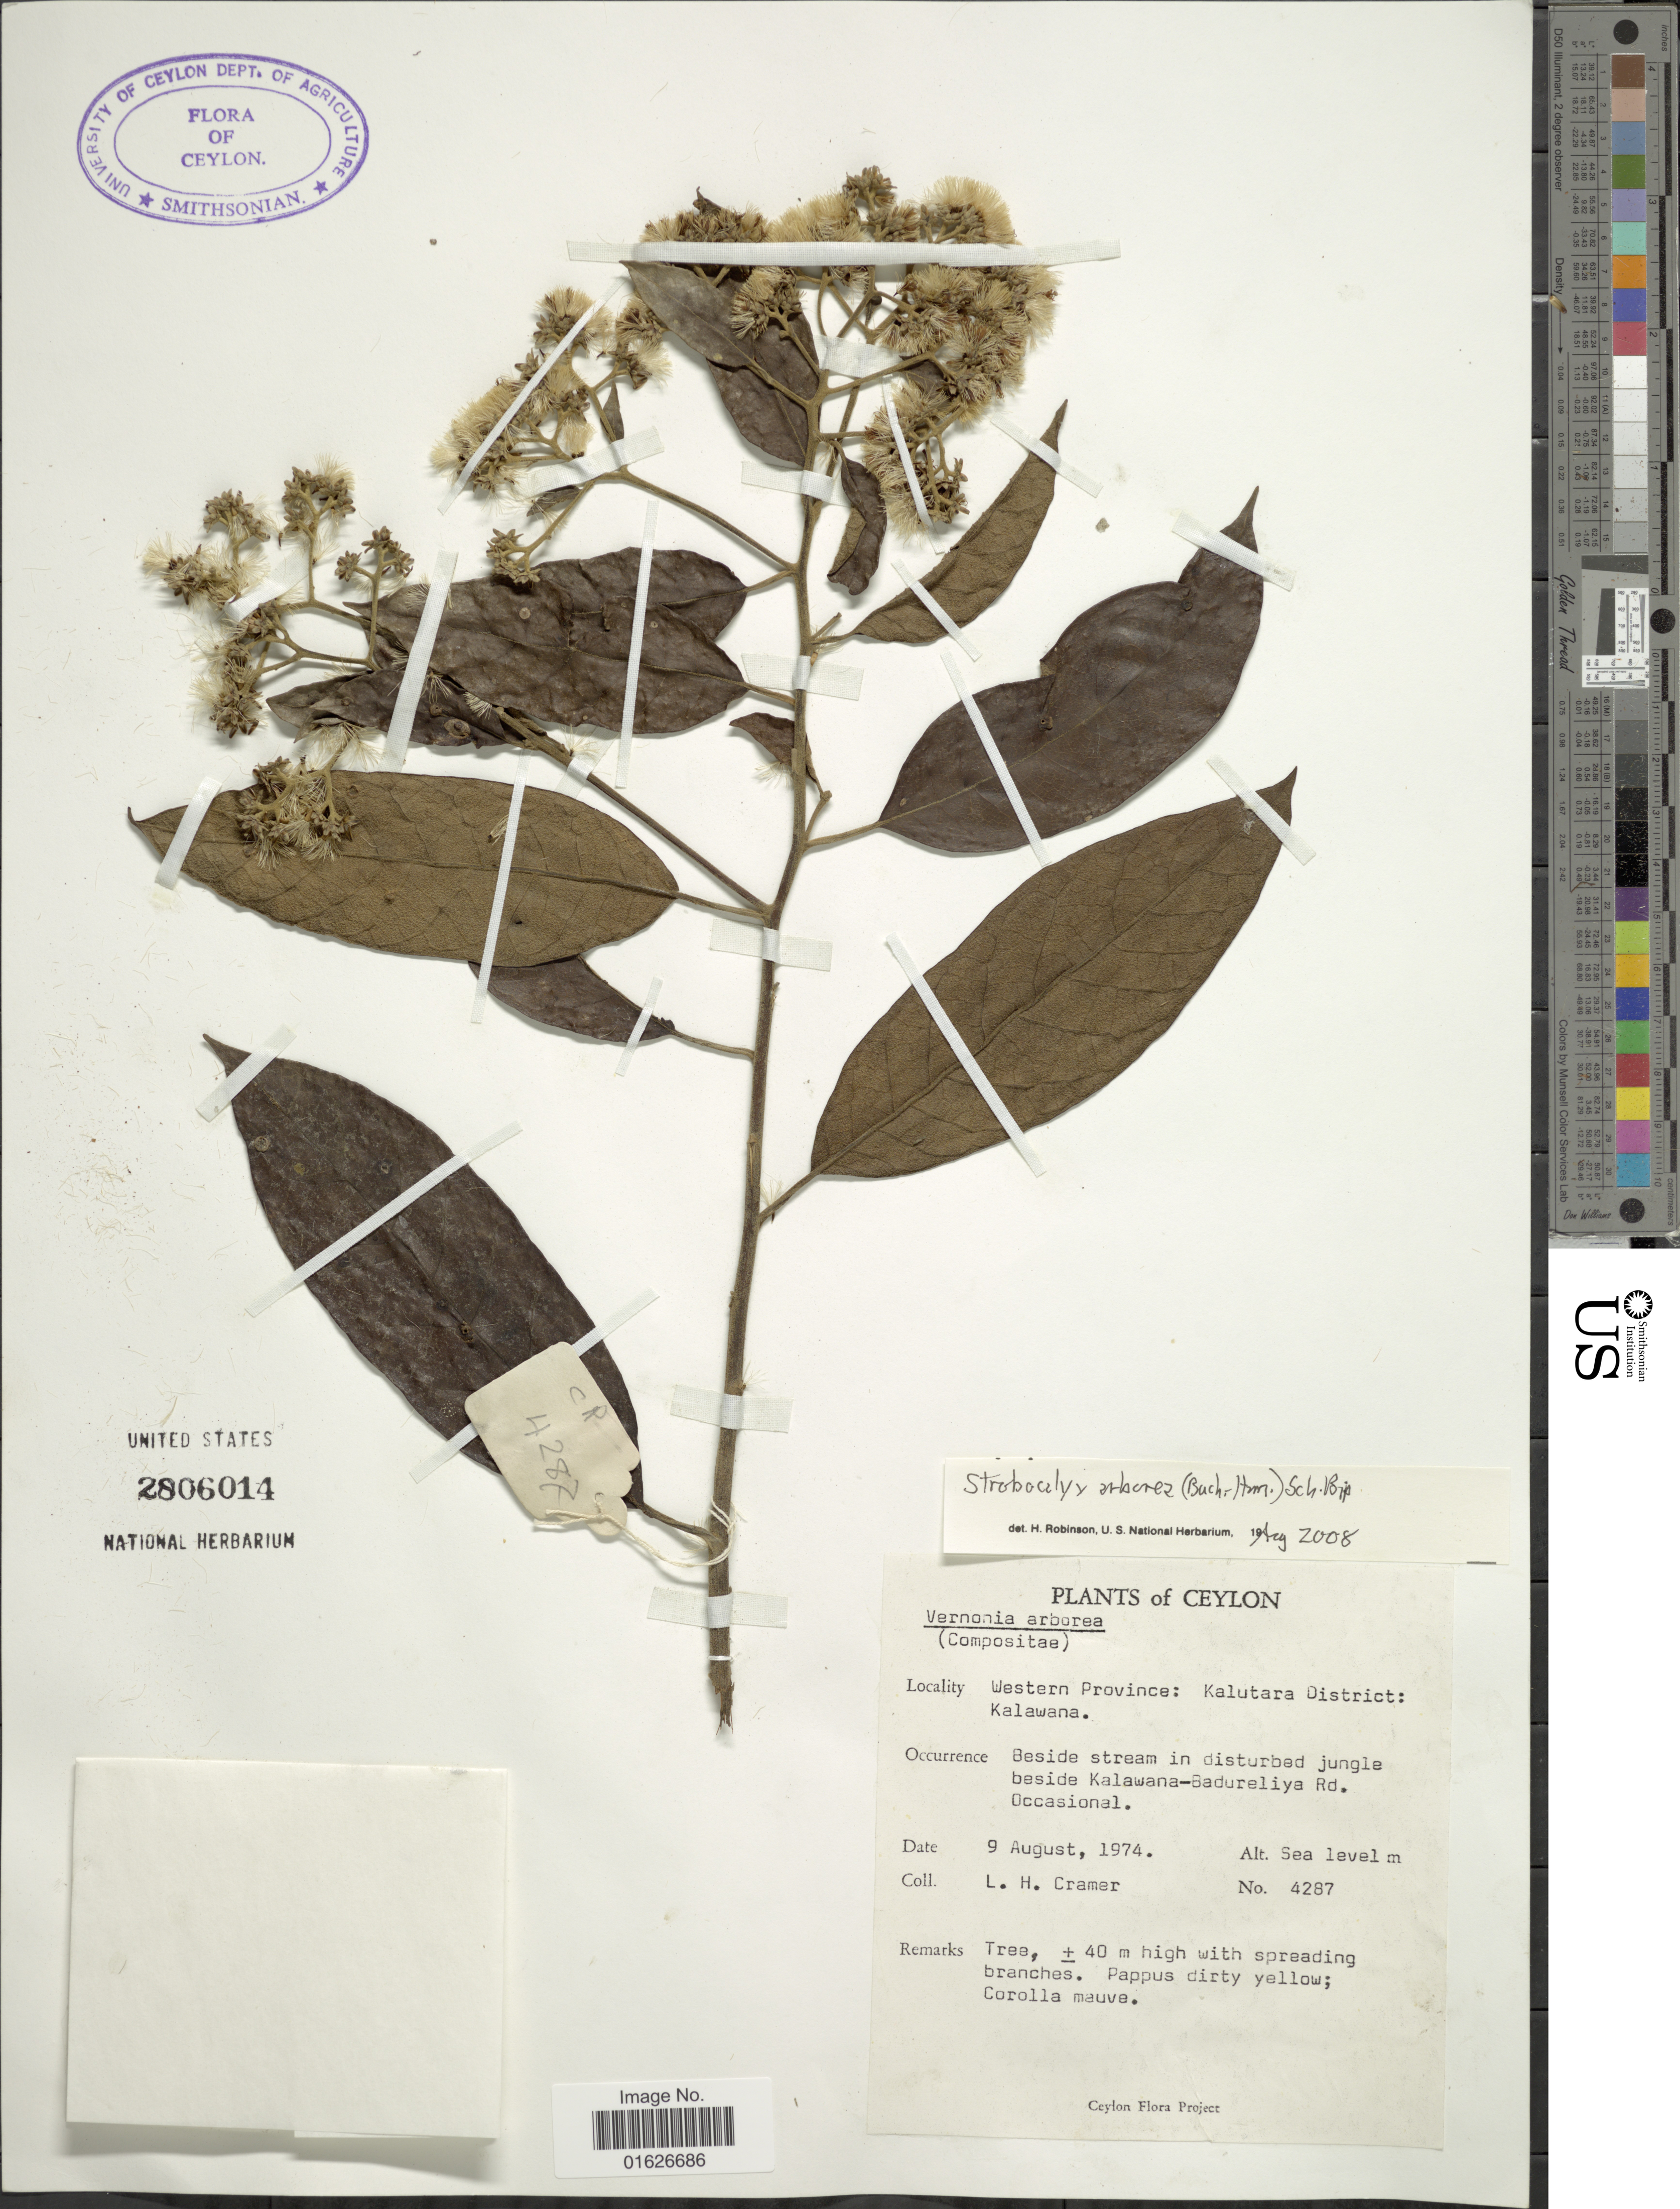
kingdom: Plantae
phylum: Tracheophyta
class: Magnoliopsida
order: Asterales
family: Asteraceae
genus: Strobocalyx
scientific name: Strobocalyx arborea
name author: (Buch.-Ham.) Sch. Bip.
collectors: L. H. Cramer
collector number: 4287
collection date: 1974-08-09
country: Sri Lanka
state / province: Western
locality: Western Province: Kalutara District: Kalawana. Beside stream in disturbed jungle beside Kalawana - Badureliya Rd.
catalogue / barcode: US 2806014